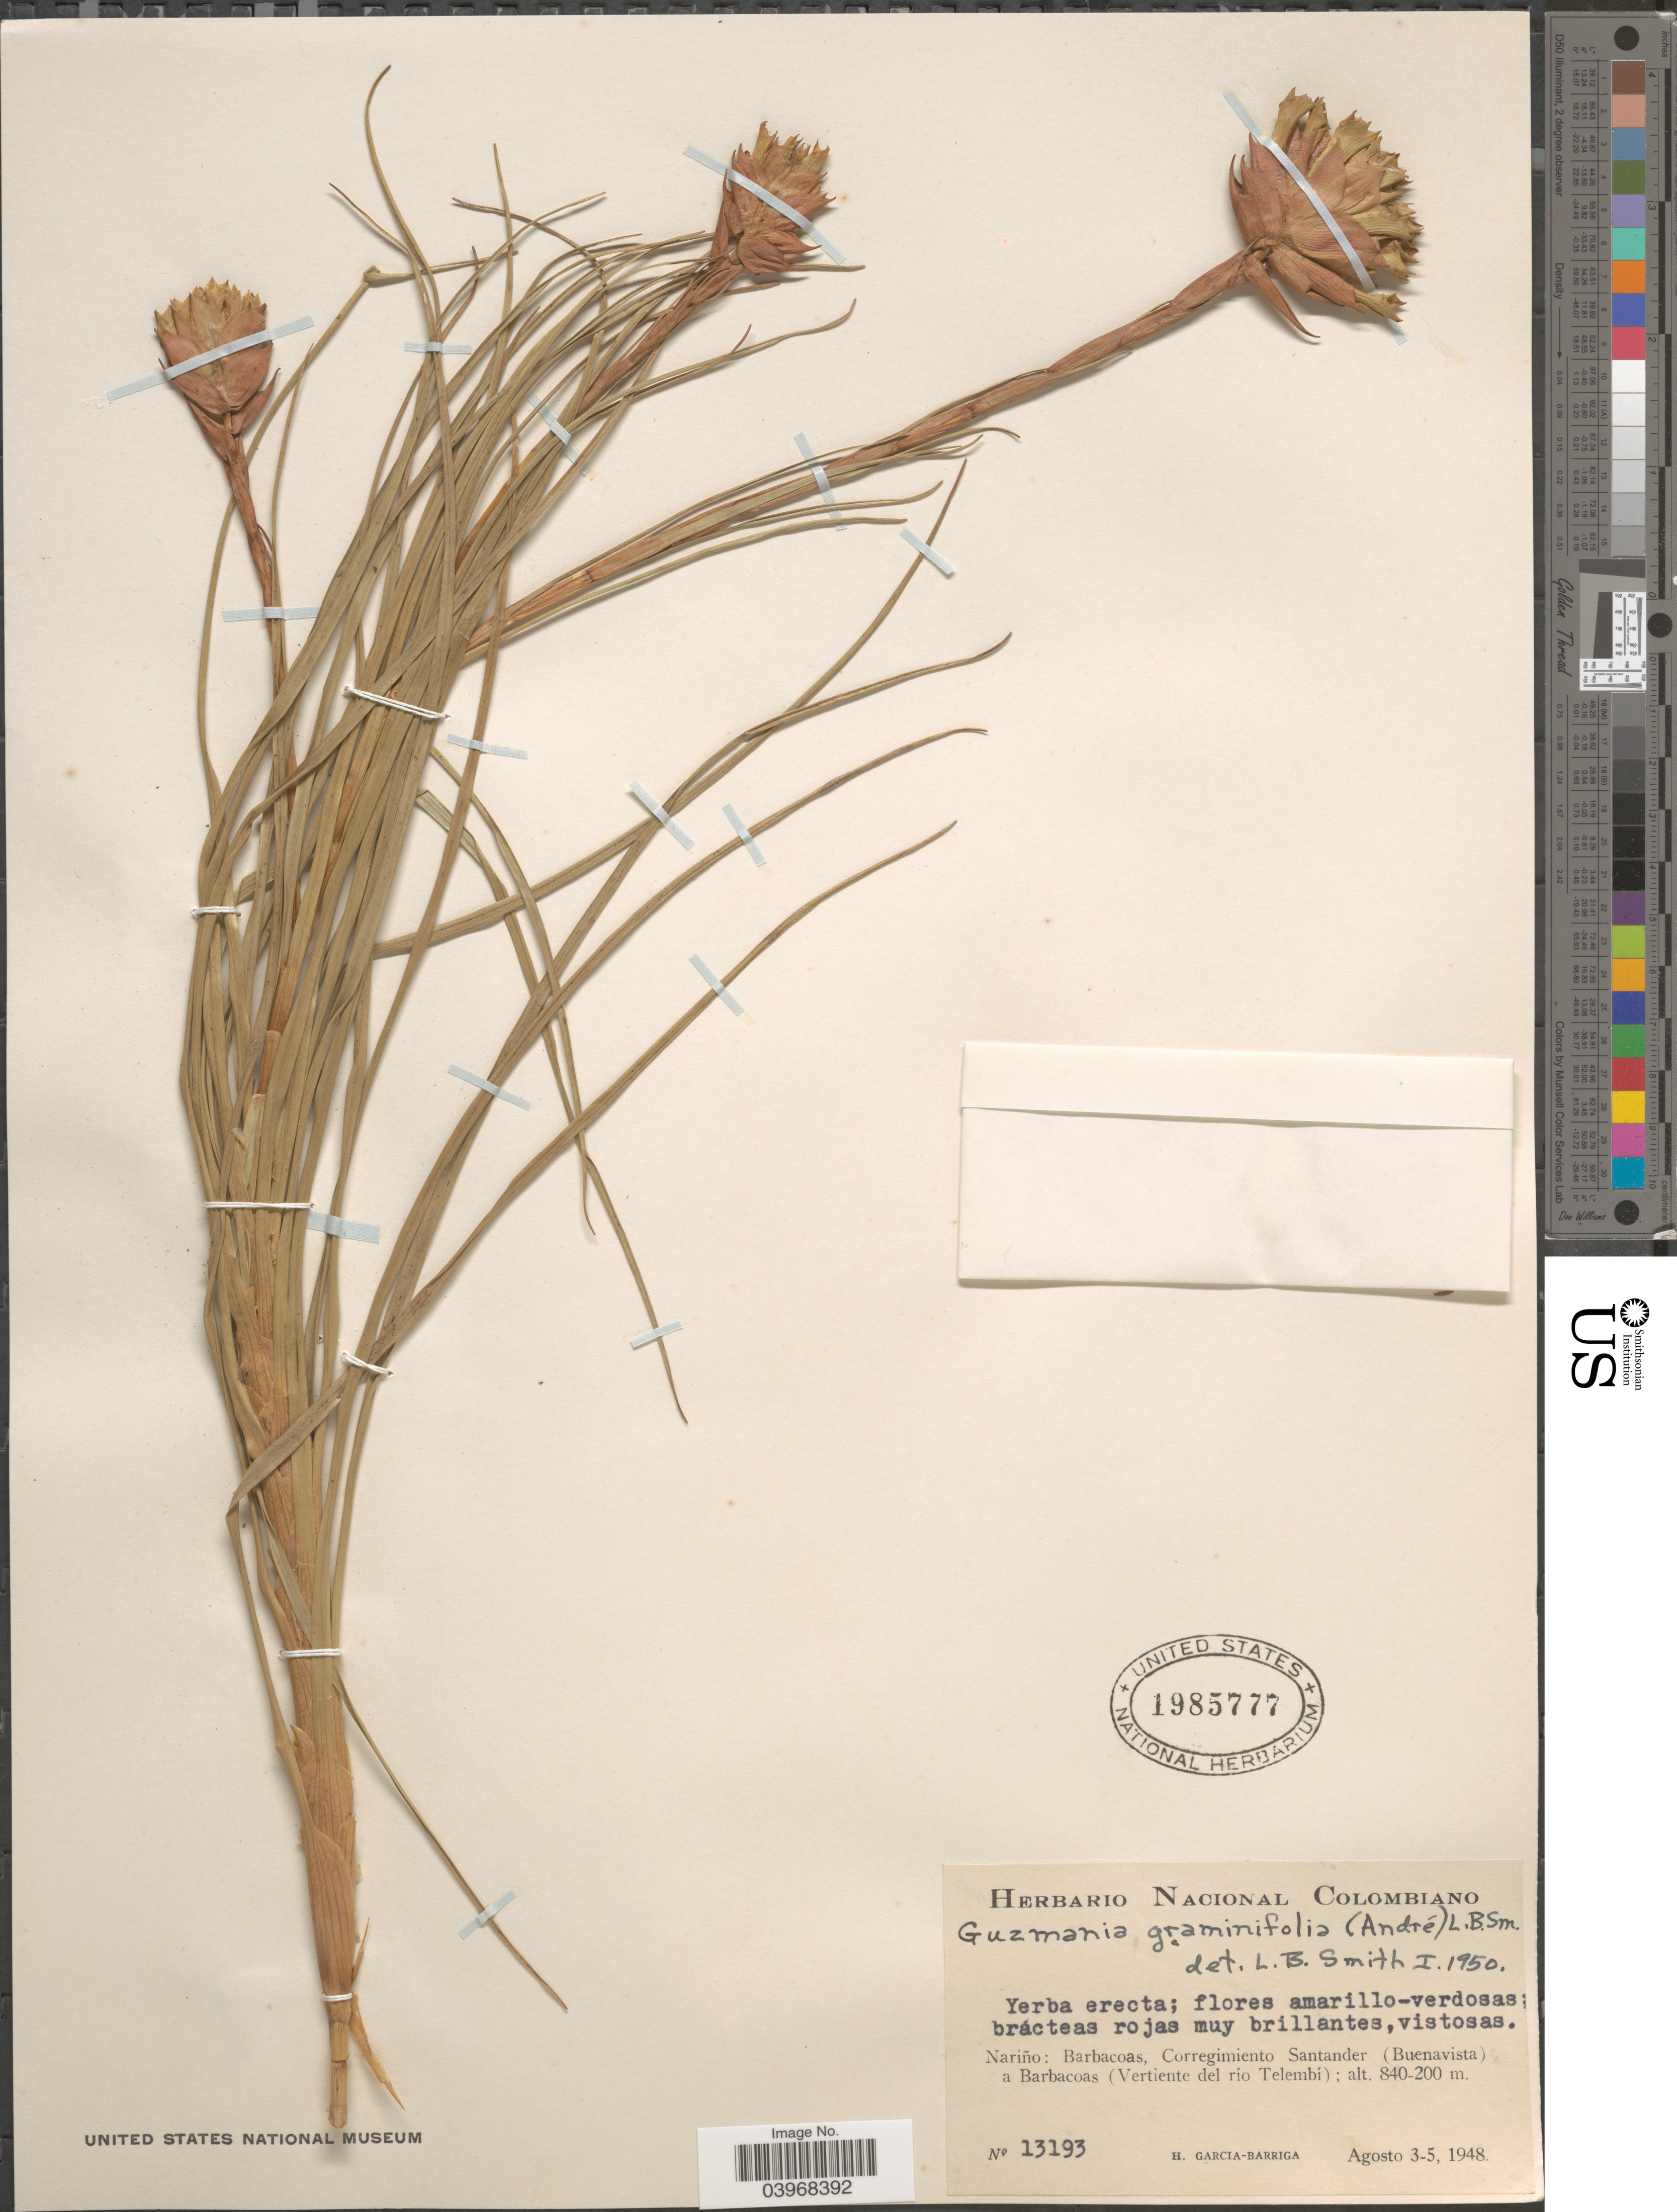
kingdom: Plantae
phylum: Tracheophyta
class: Liliopsida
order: Poales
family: Bromeliaceae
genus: Guzmania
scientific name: Guzmania graminifolia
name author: (André ex Baker) L.B. Sm.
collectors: H. García Barriga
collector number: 13193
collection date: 1948-08-03/1948-08-05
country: Colombia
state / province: Nariño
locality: Barnacoas, Corregimiento Santander (Buenavista) a Barbacoas (Vertiente del río Telembí).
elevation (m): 200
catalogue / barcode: US 1985777